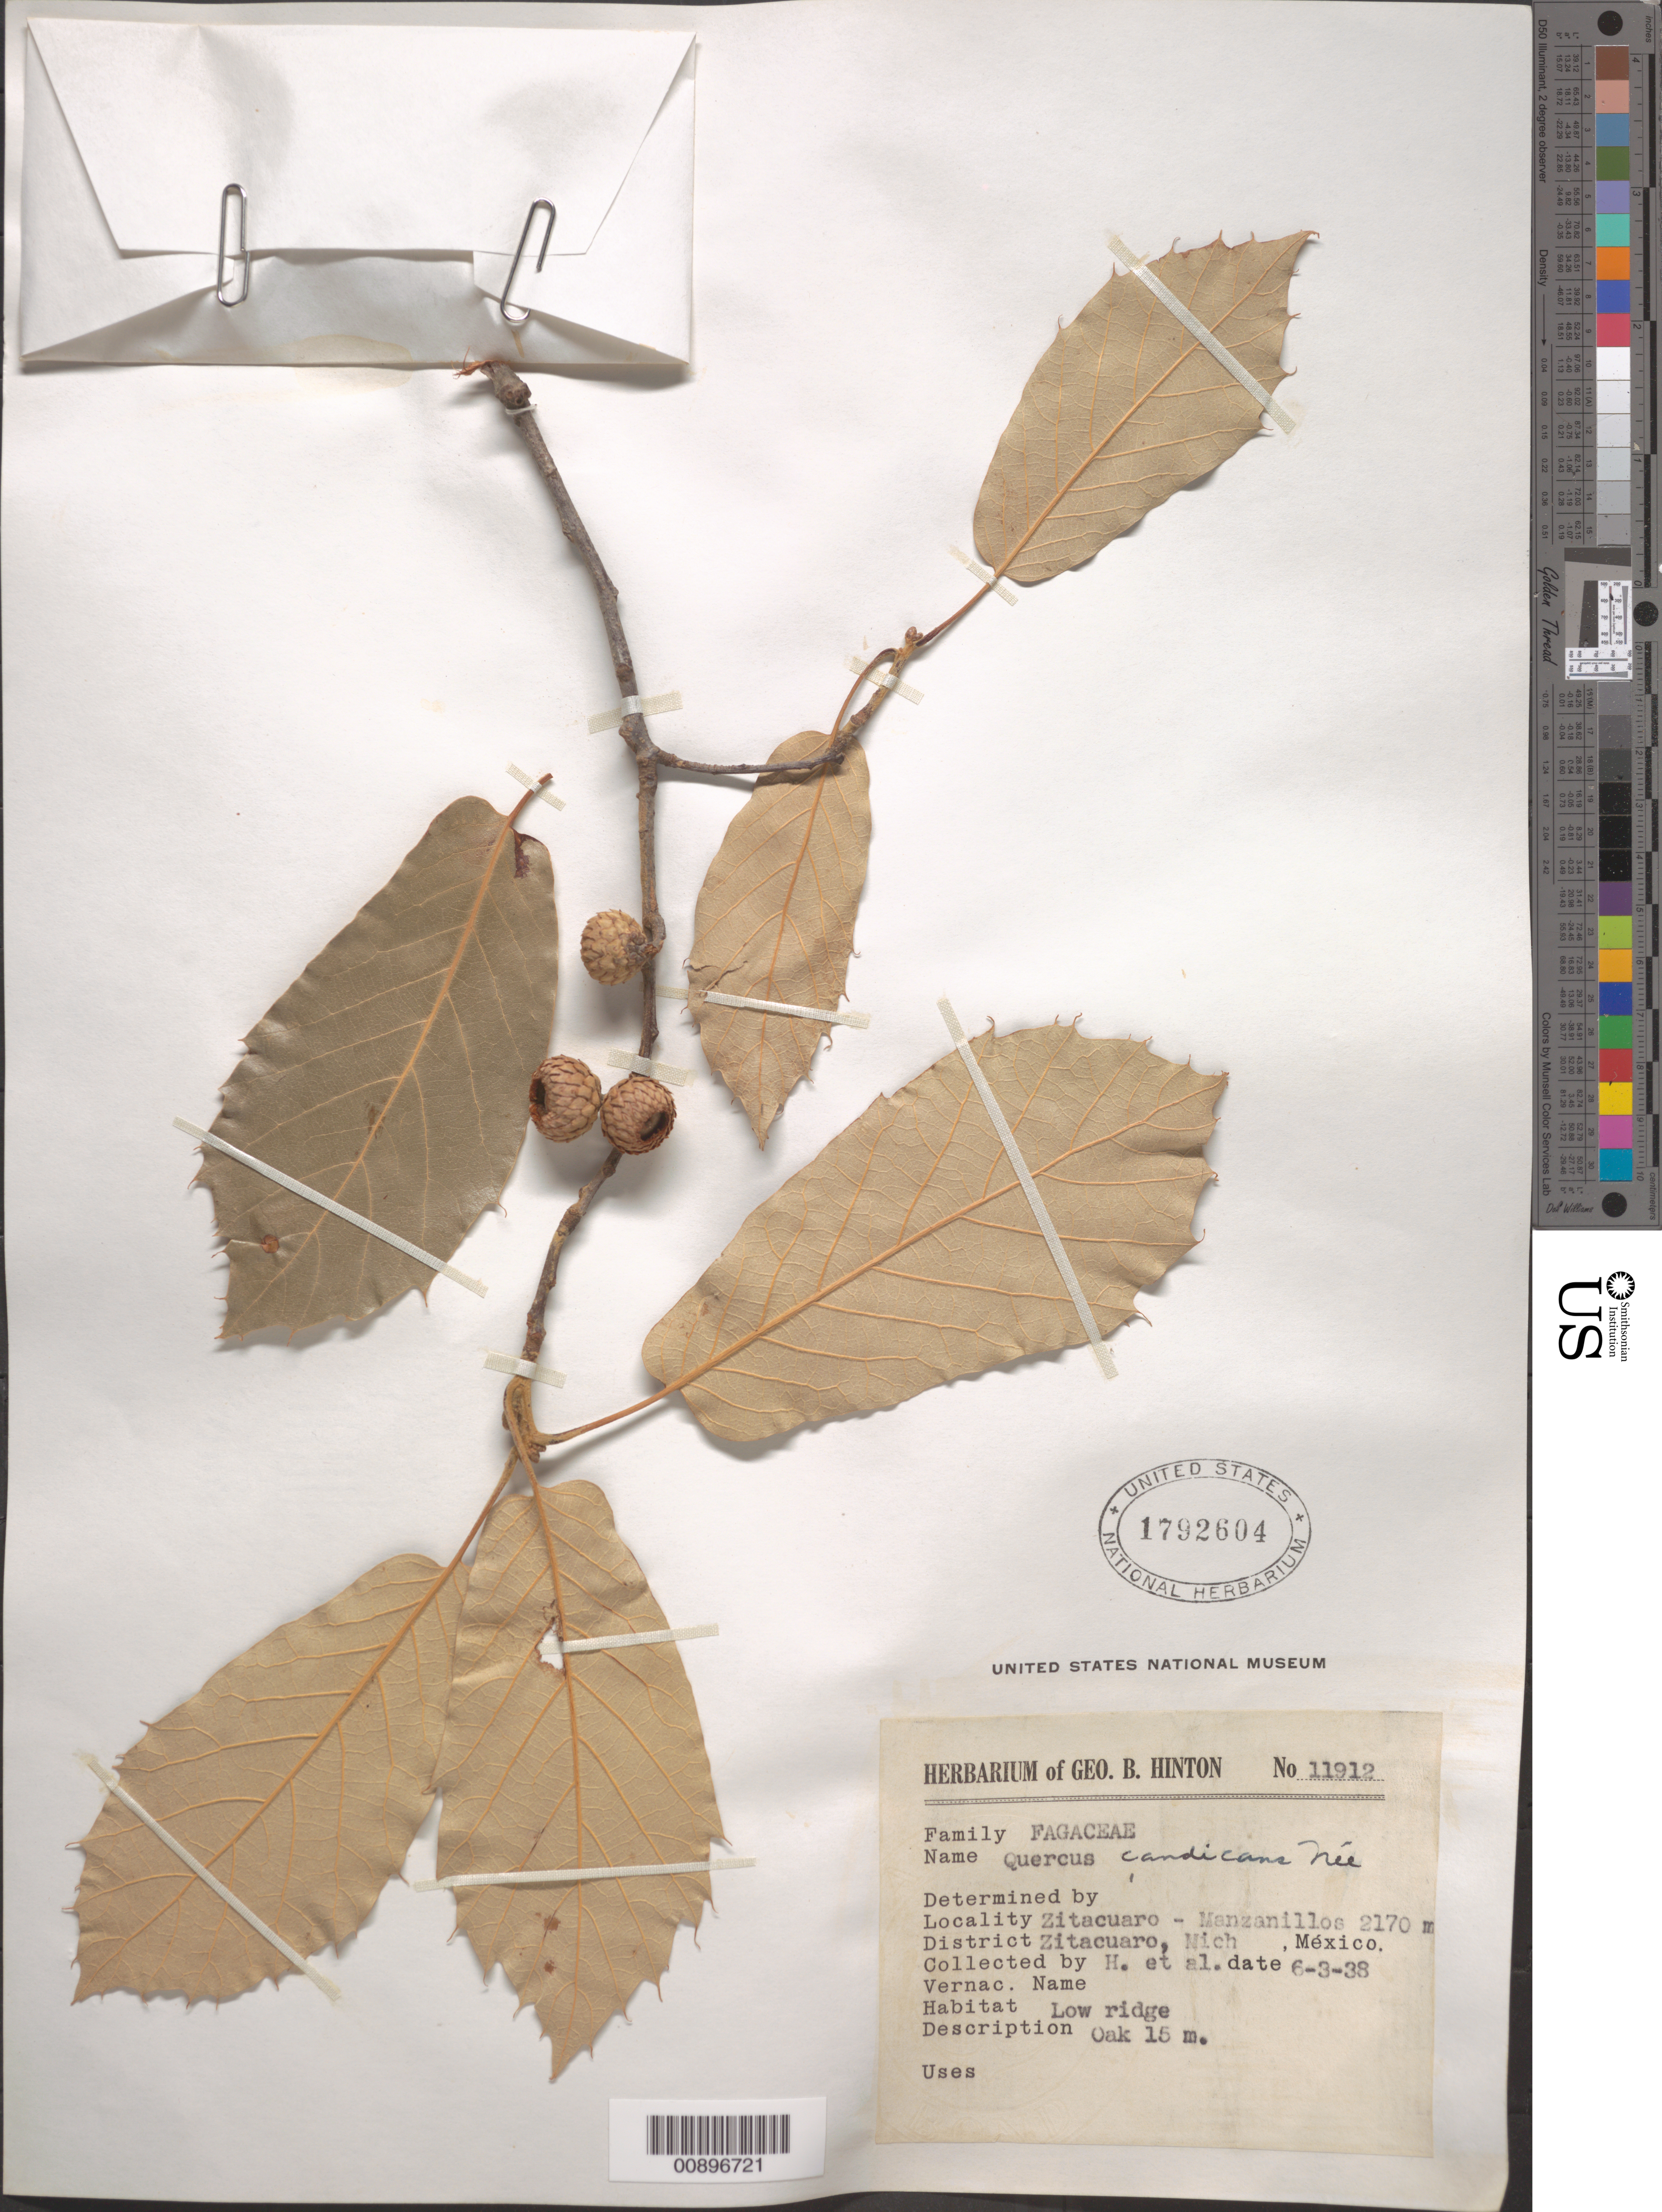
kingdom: Plantae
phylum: Tracheophyta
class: Magnoliopsida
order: Fagales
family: Fagaceae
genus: Quercus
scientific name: Quercus candicans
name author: Née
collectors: G. B. Hinton & et al.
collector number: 11912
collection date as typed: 03 Jun 1938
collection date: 1938-06-03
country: Mexico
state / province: Michoacán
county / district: Zitácuaro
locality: Zitacuaro - Manzanillos, District Zitácuaro, Michoacán.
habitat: Low ridge.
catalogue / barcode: US 1792604